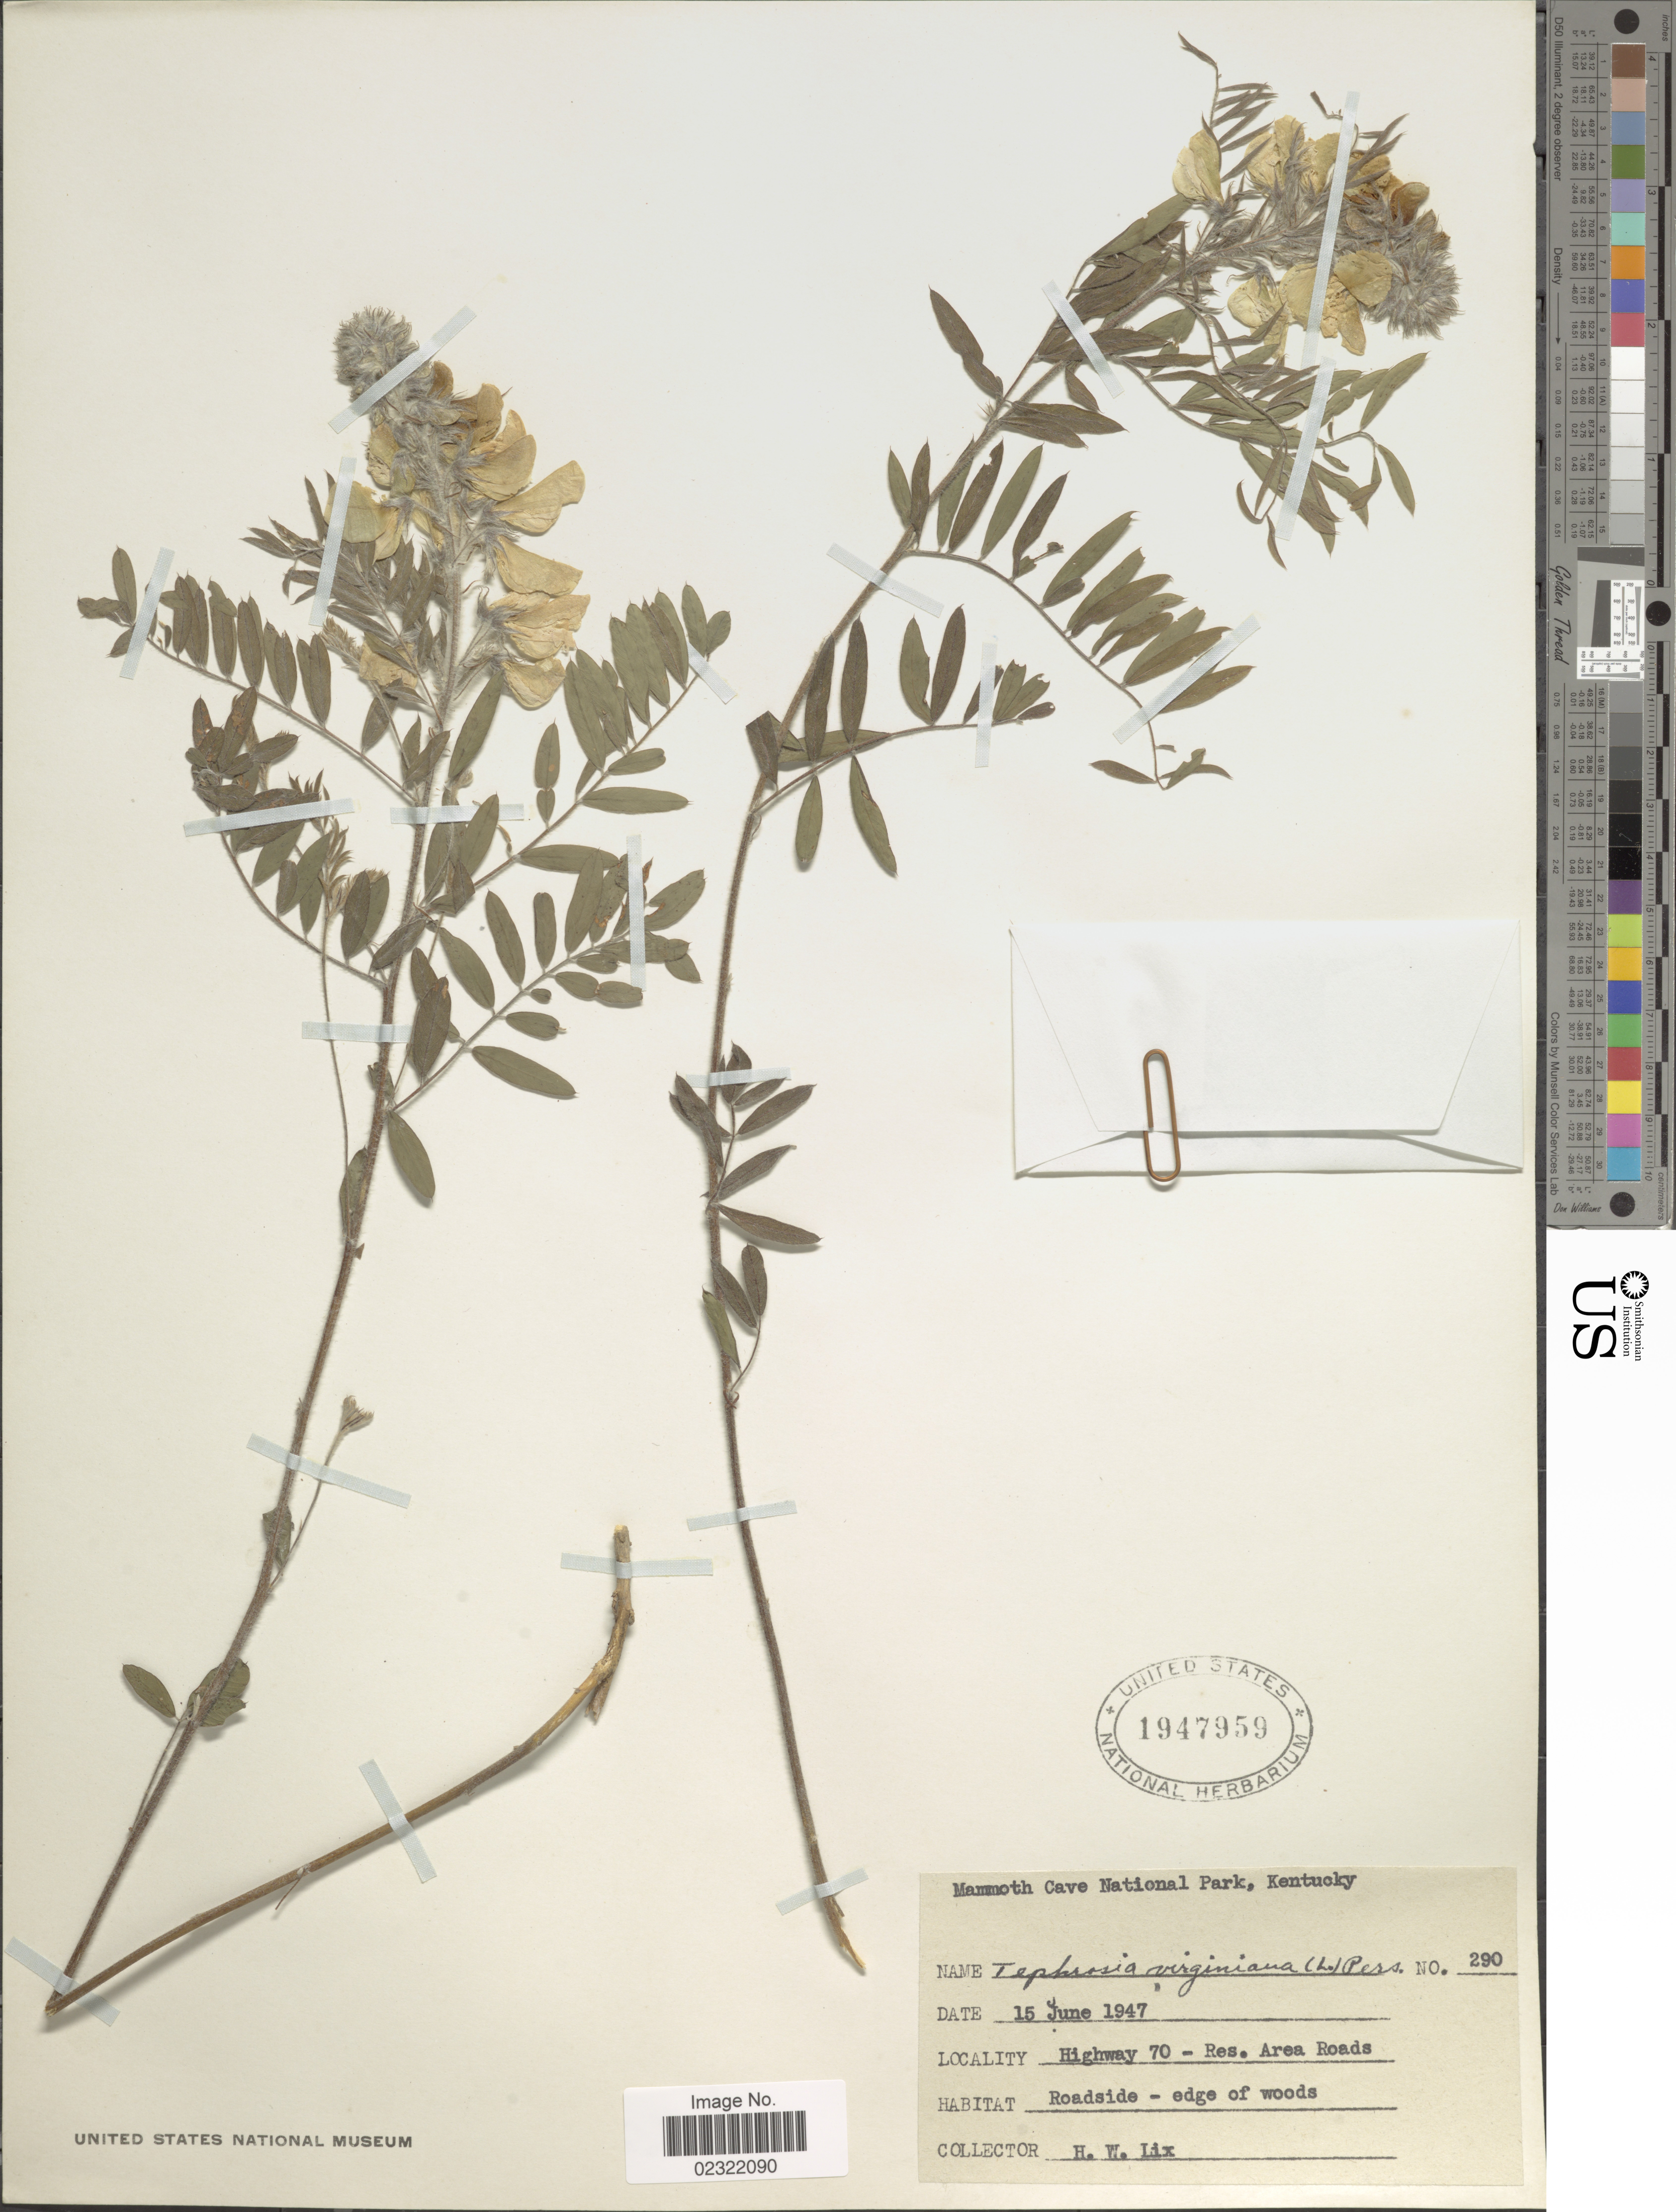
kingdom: Plantae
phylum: Tracheophyta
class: Magnoliopsida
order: Fabales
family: Fabaceae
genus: Tephrosia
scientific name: Tephrosia virginiana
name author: (L.) Pers.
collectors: H. W. Lix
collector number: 290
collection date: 1947-06-15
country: United States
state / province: Kentucky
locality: Mammoth cave National Park, Highway 70 - Res. Area Roads, Roadside - edge of woods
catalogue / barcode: US 1947959